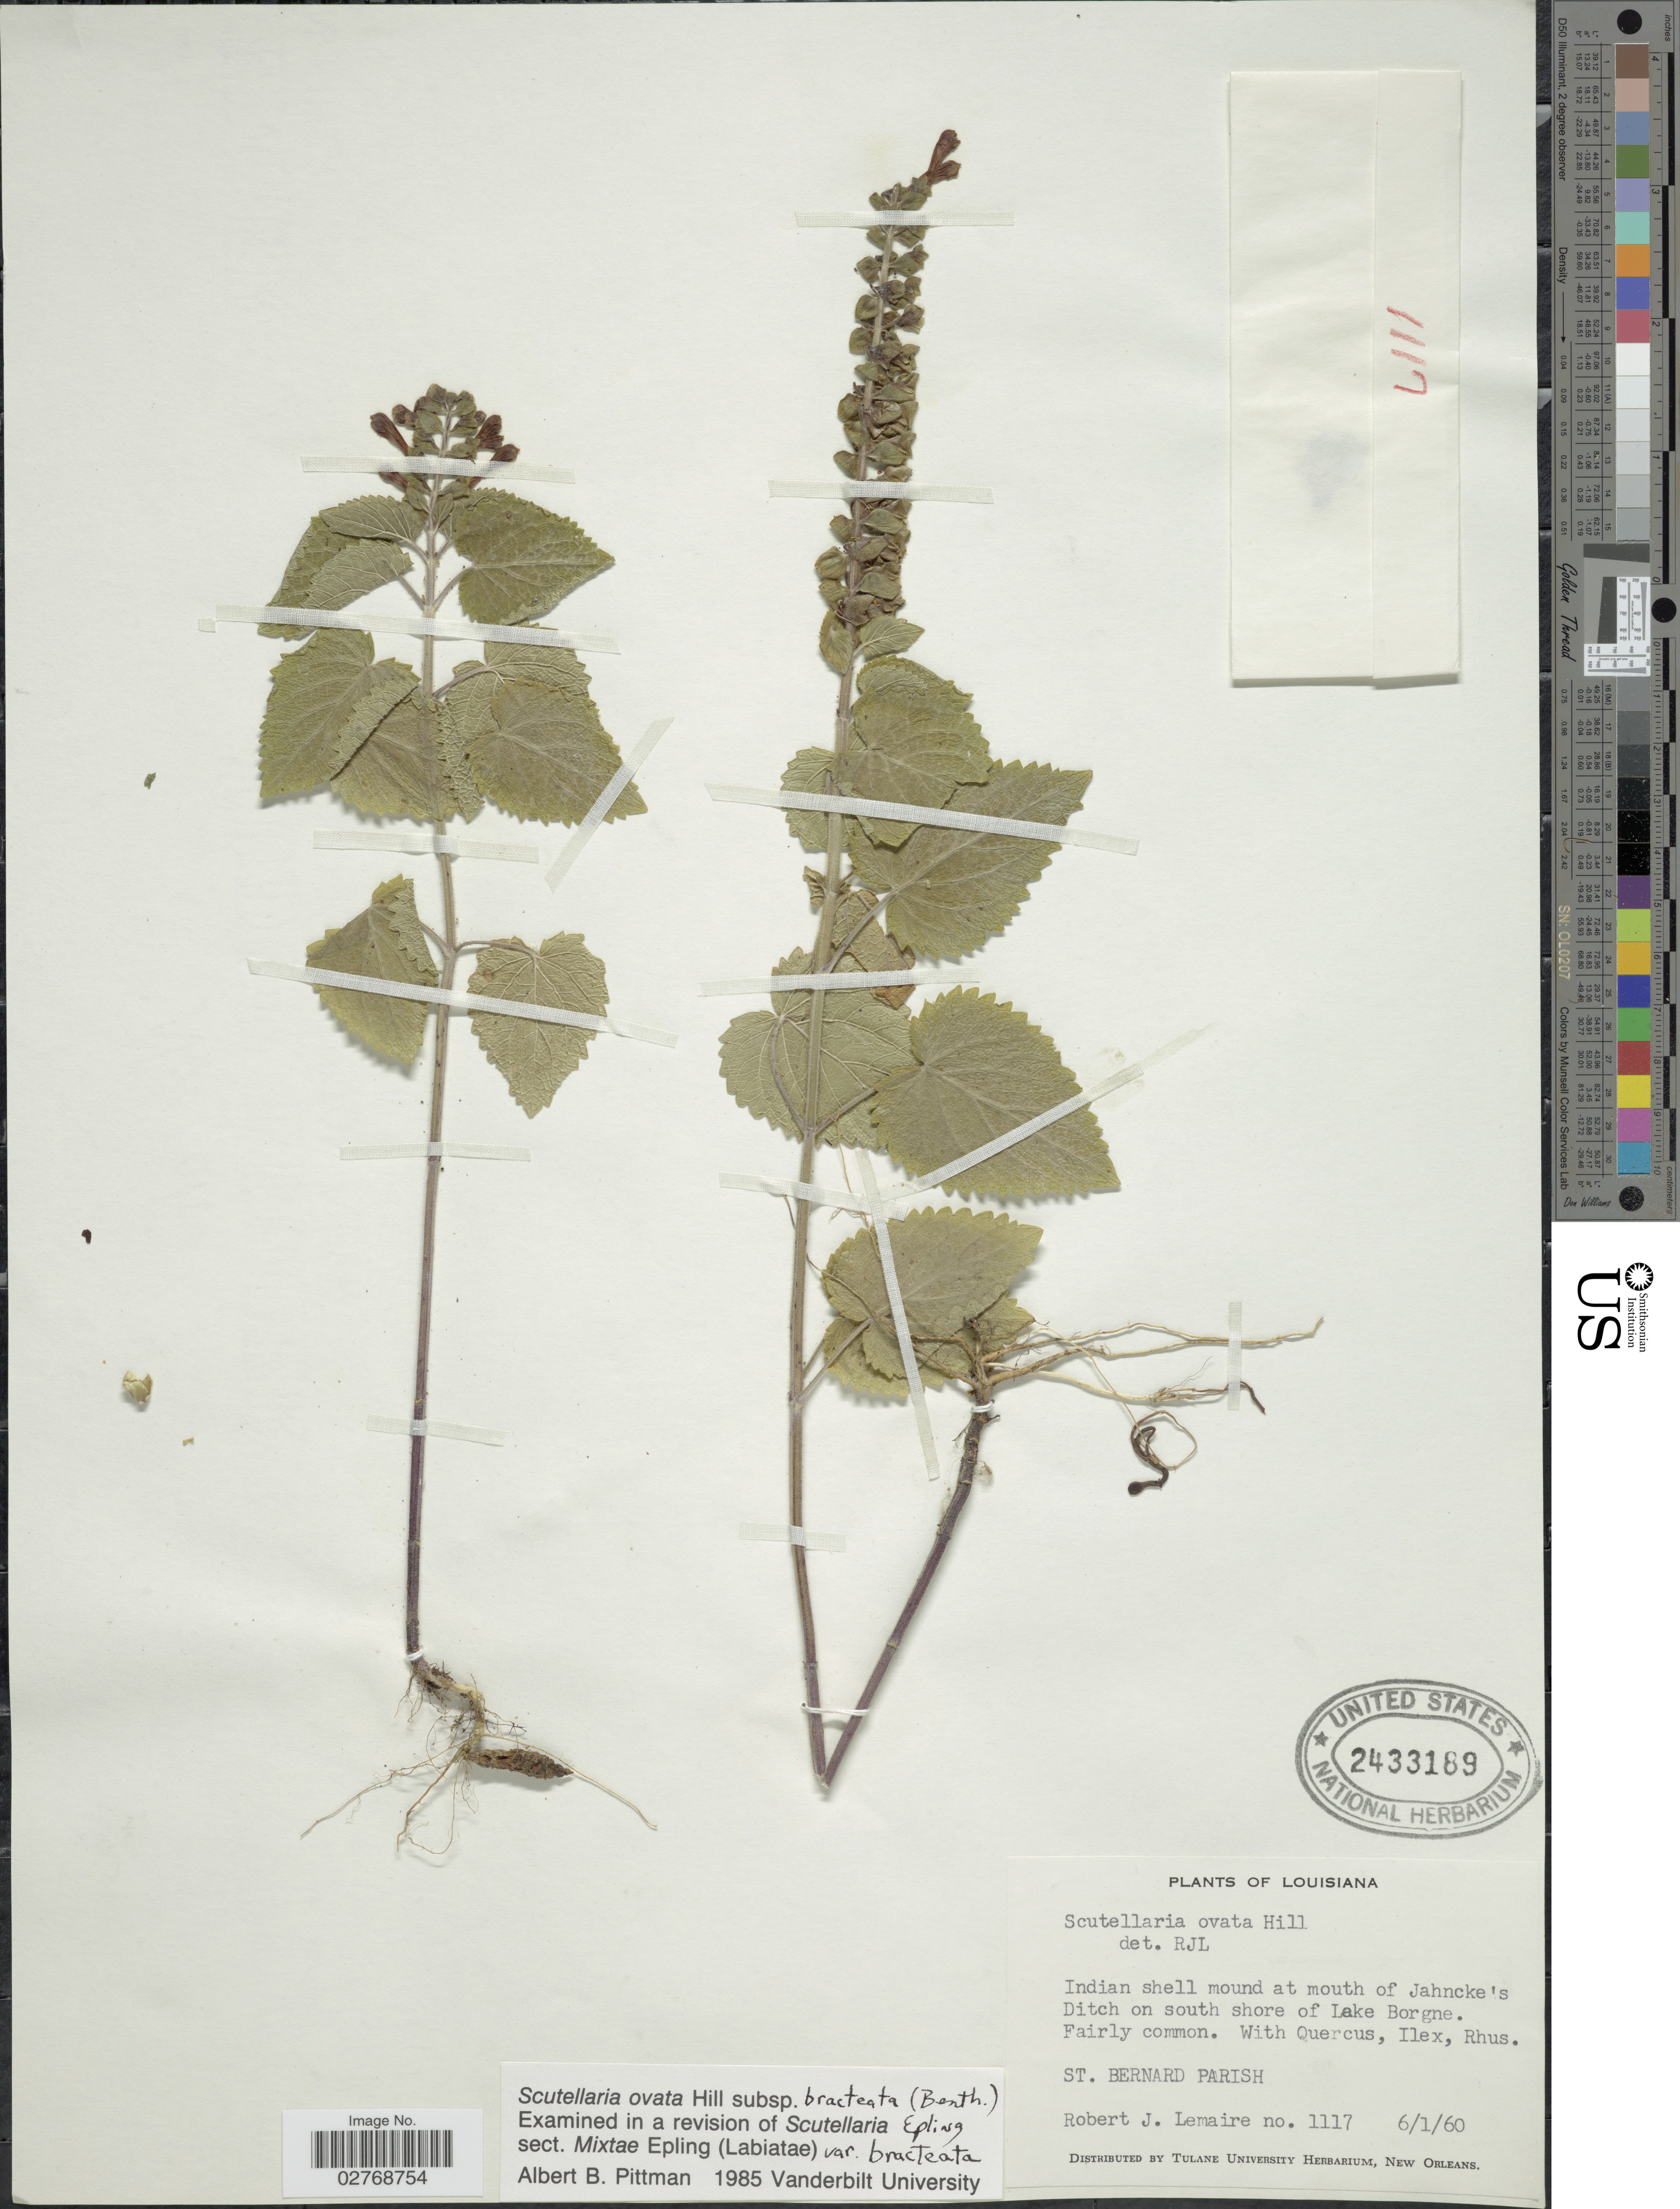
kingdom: Plantae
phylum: Tracheophyta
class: Magnoliopsida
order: Lamiales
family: Lamiaceae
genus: Scutellaria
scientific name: Scutellaria ovata subsp. bracteata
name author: (Benth.) Epling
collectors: R. J. Lemaire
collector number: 1117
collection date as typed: Transcribed d/m/y: 6/1/60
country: United States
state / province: Louisiana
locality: Indian shell mound at mouth of Jahncke's Ditch on south shore of Lake Borgne. St. Bernard Parish.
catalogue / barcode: US 2433189